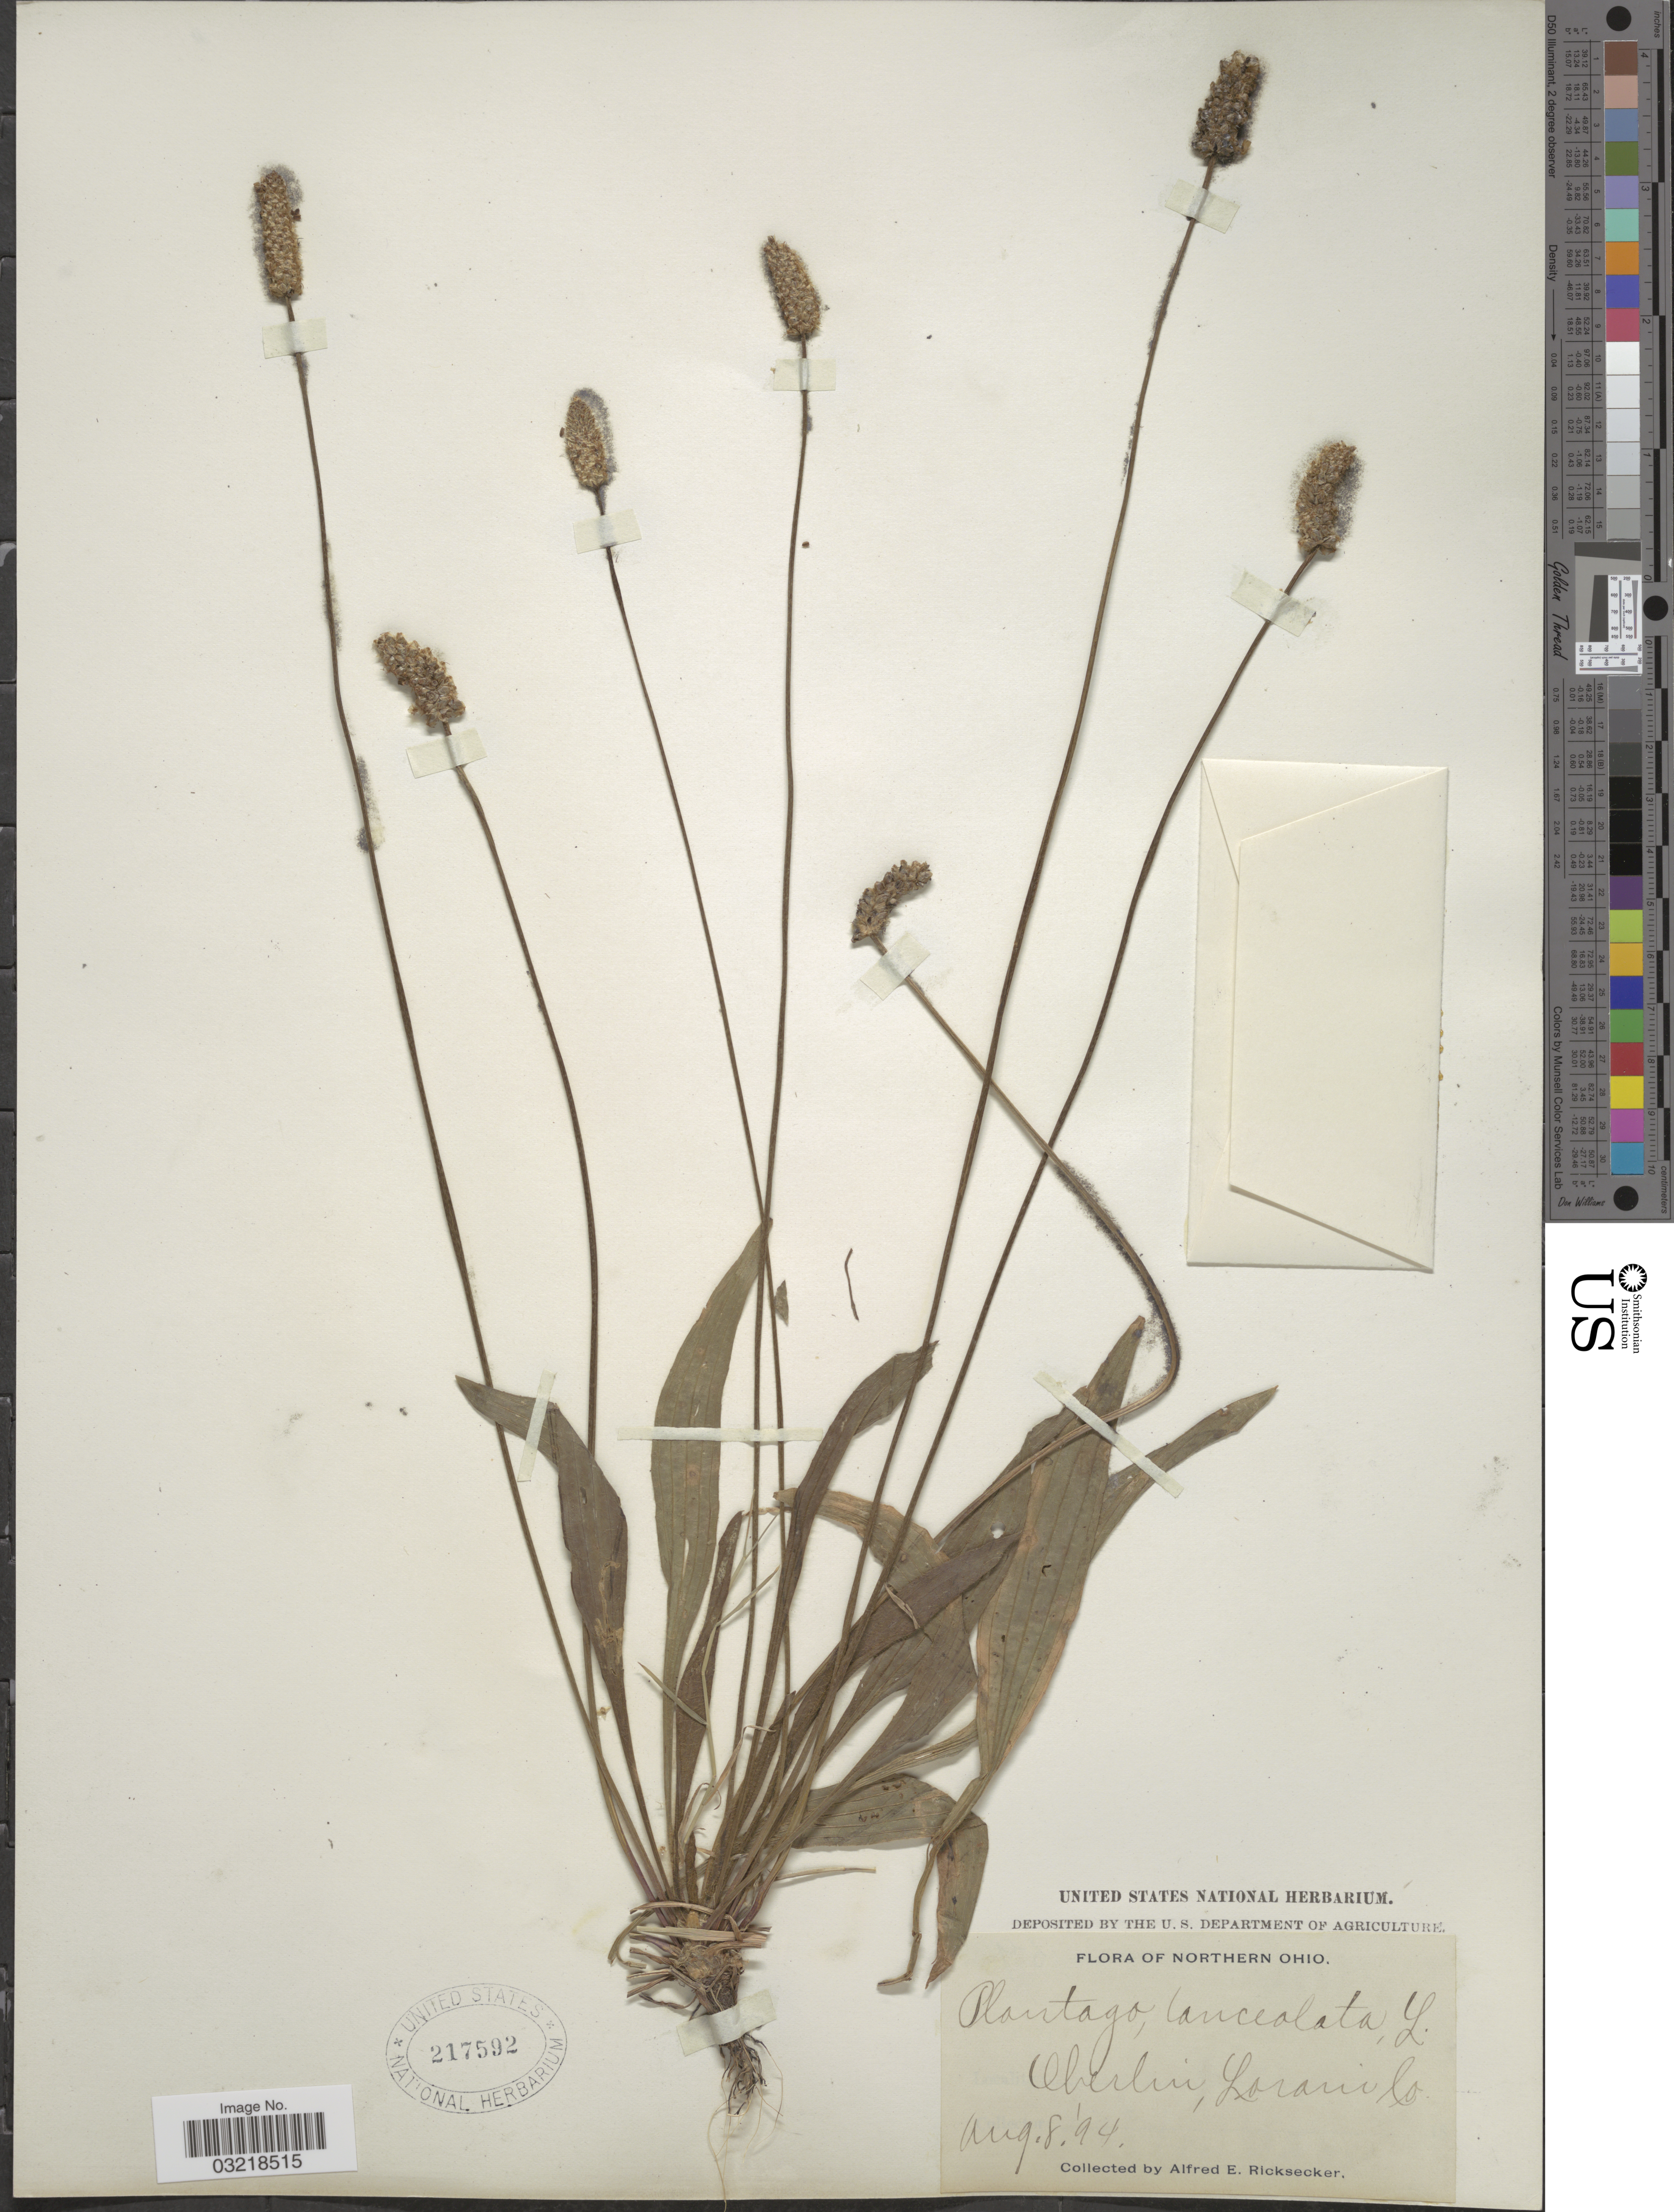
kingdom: Plantae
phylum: Tracheophyta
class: Magnoliopsida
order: Lamiales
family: Plantaginaceae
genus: Plantago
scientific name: Plantago lanceolata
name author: L.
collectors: A. E. Ricksecker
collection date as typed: Transcribed d/m/y: 8/8/94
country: United States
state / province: Ohio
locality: Northern Ohio. Oberlin, Loraine Co.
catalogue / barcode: US 217592